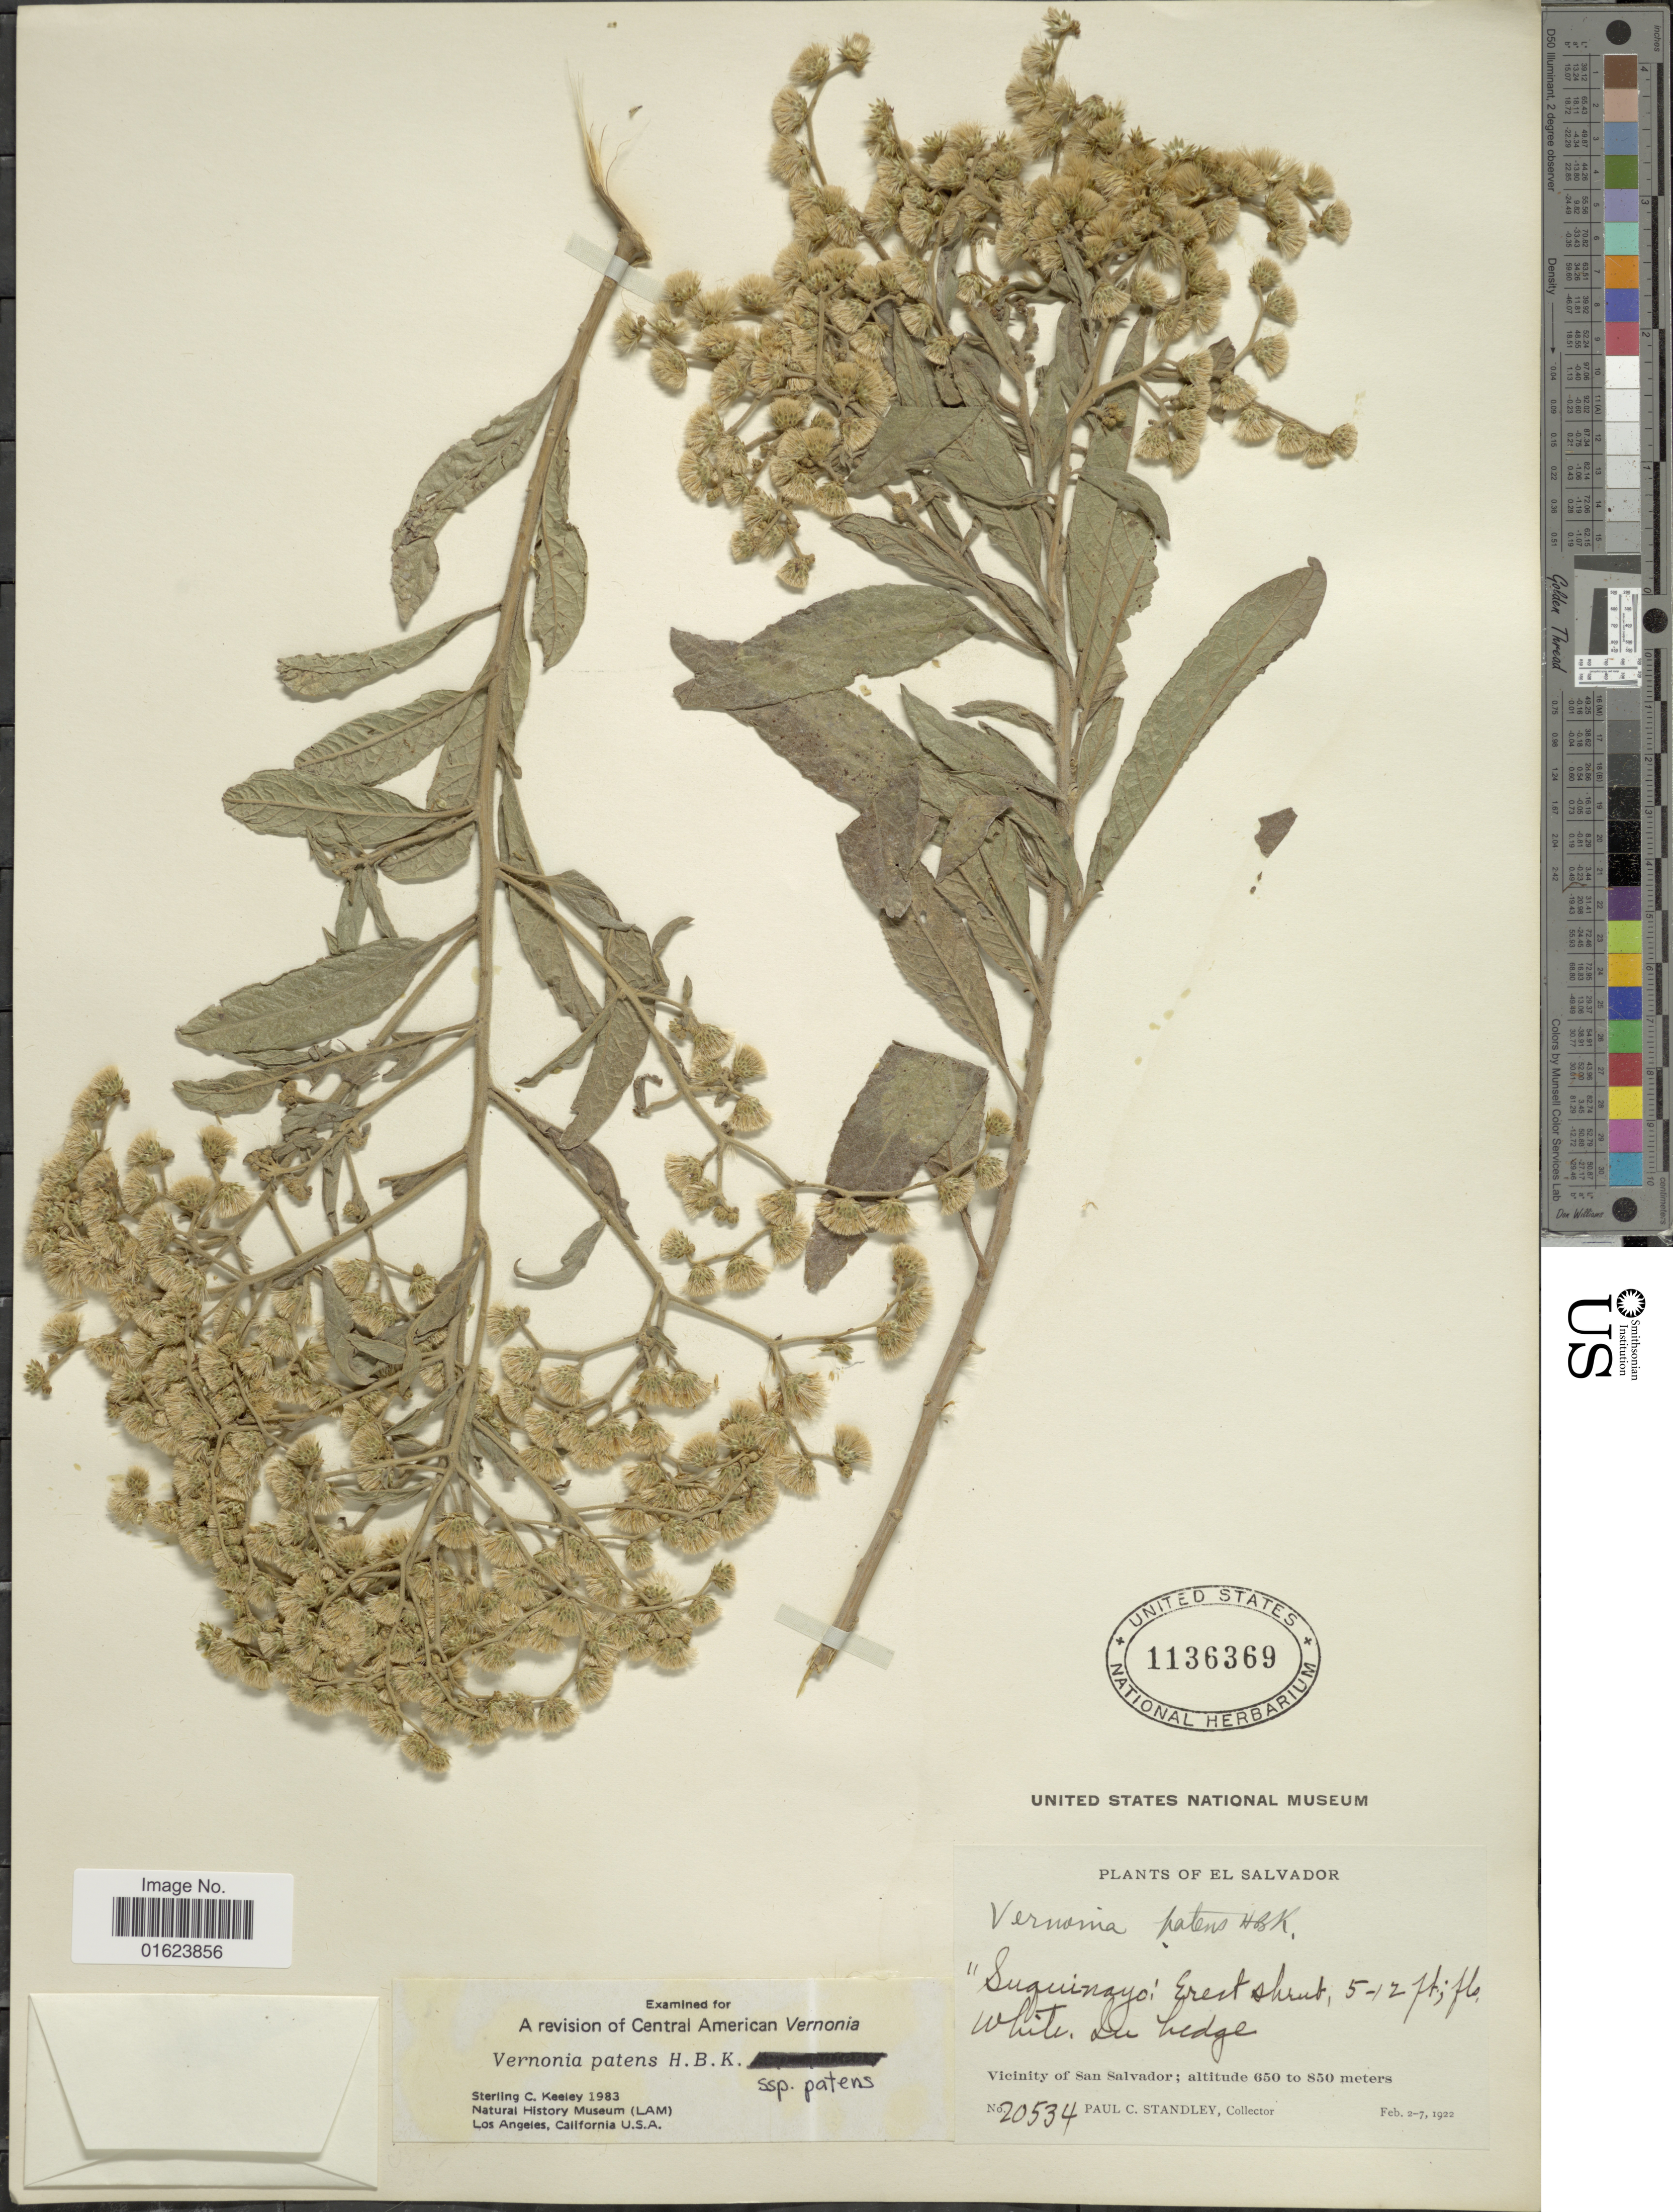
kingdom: Plantae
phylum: Tracheophyta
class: Magnoliopsida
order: Asterales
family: Asteraceae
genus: Vernonanthura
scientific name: Vernonanthura patens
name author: (Kunth) H. Rob.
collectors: P. C. Standley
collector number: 20534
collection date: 1922-02-02/1922-02-07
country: El Salvador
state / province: San Salvador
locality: Vicinity of San Salvador.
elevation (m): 650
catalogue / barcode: US 1136369